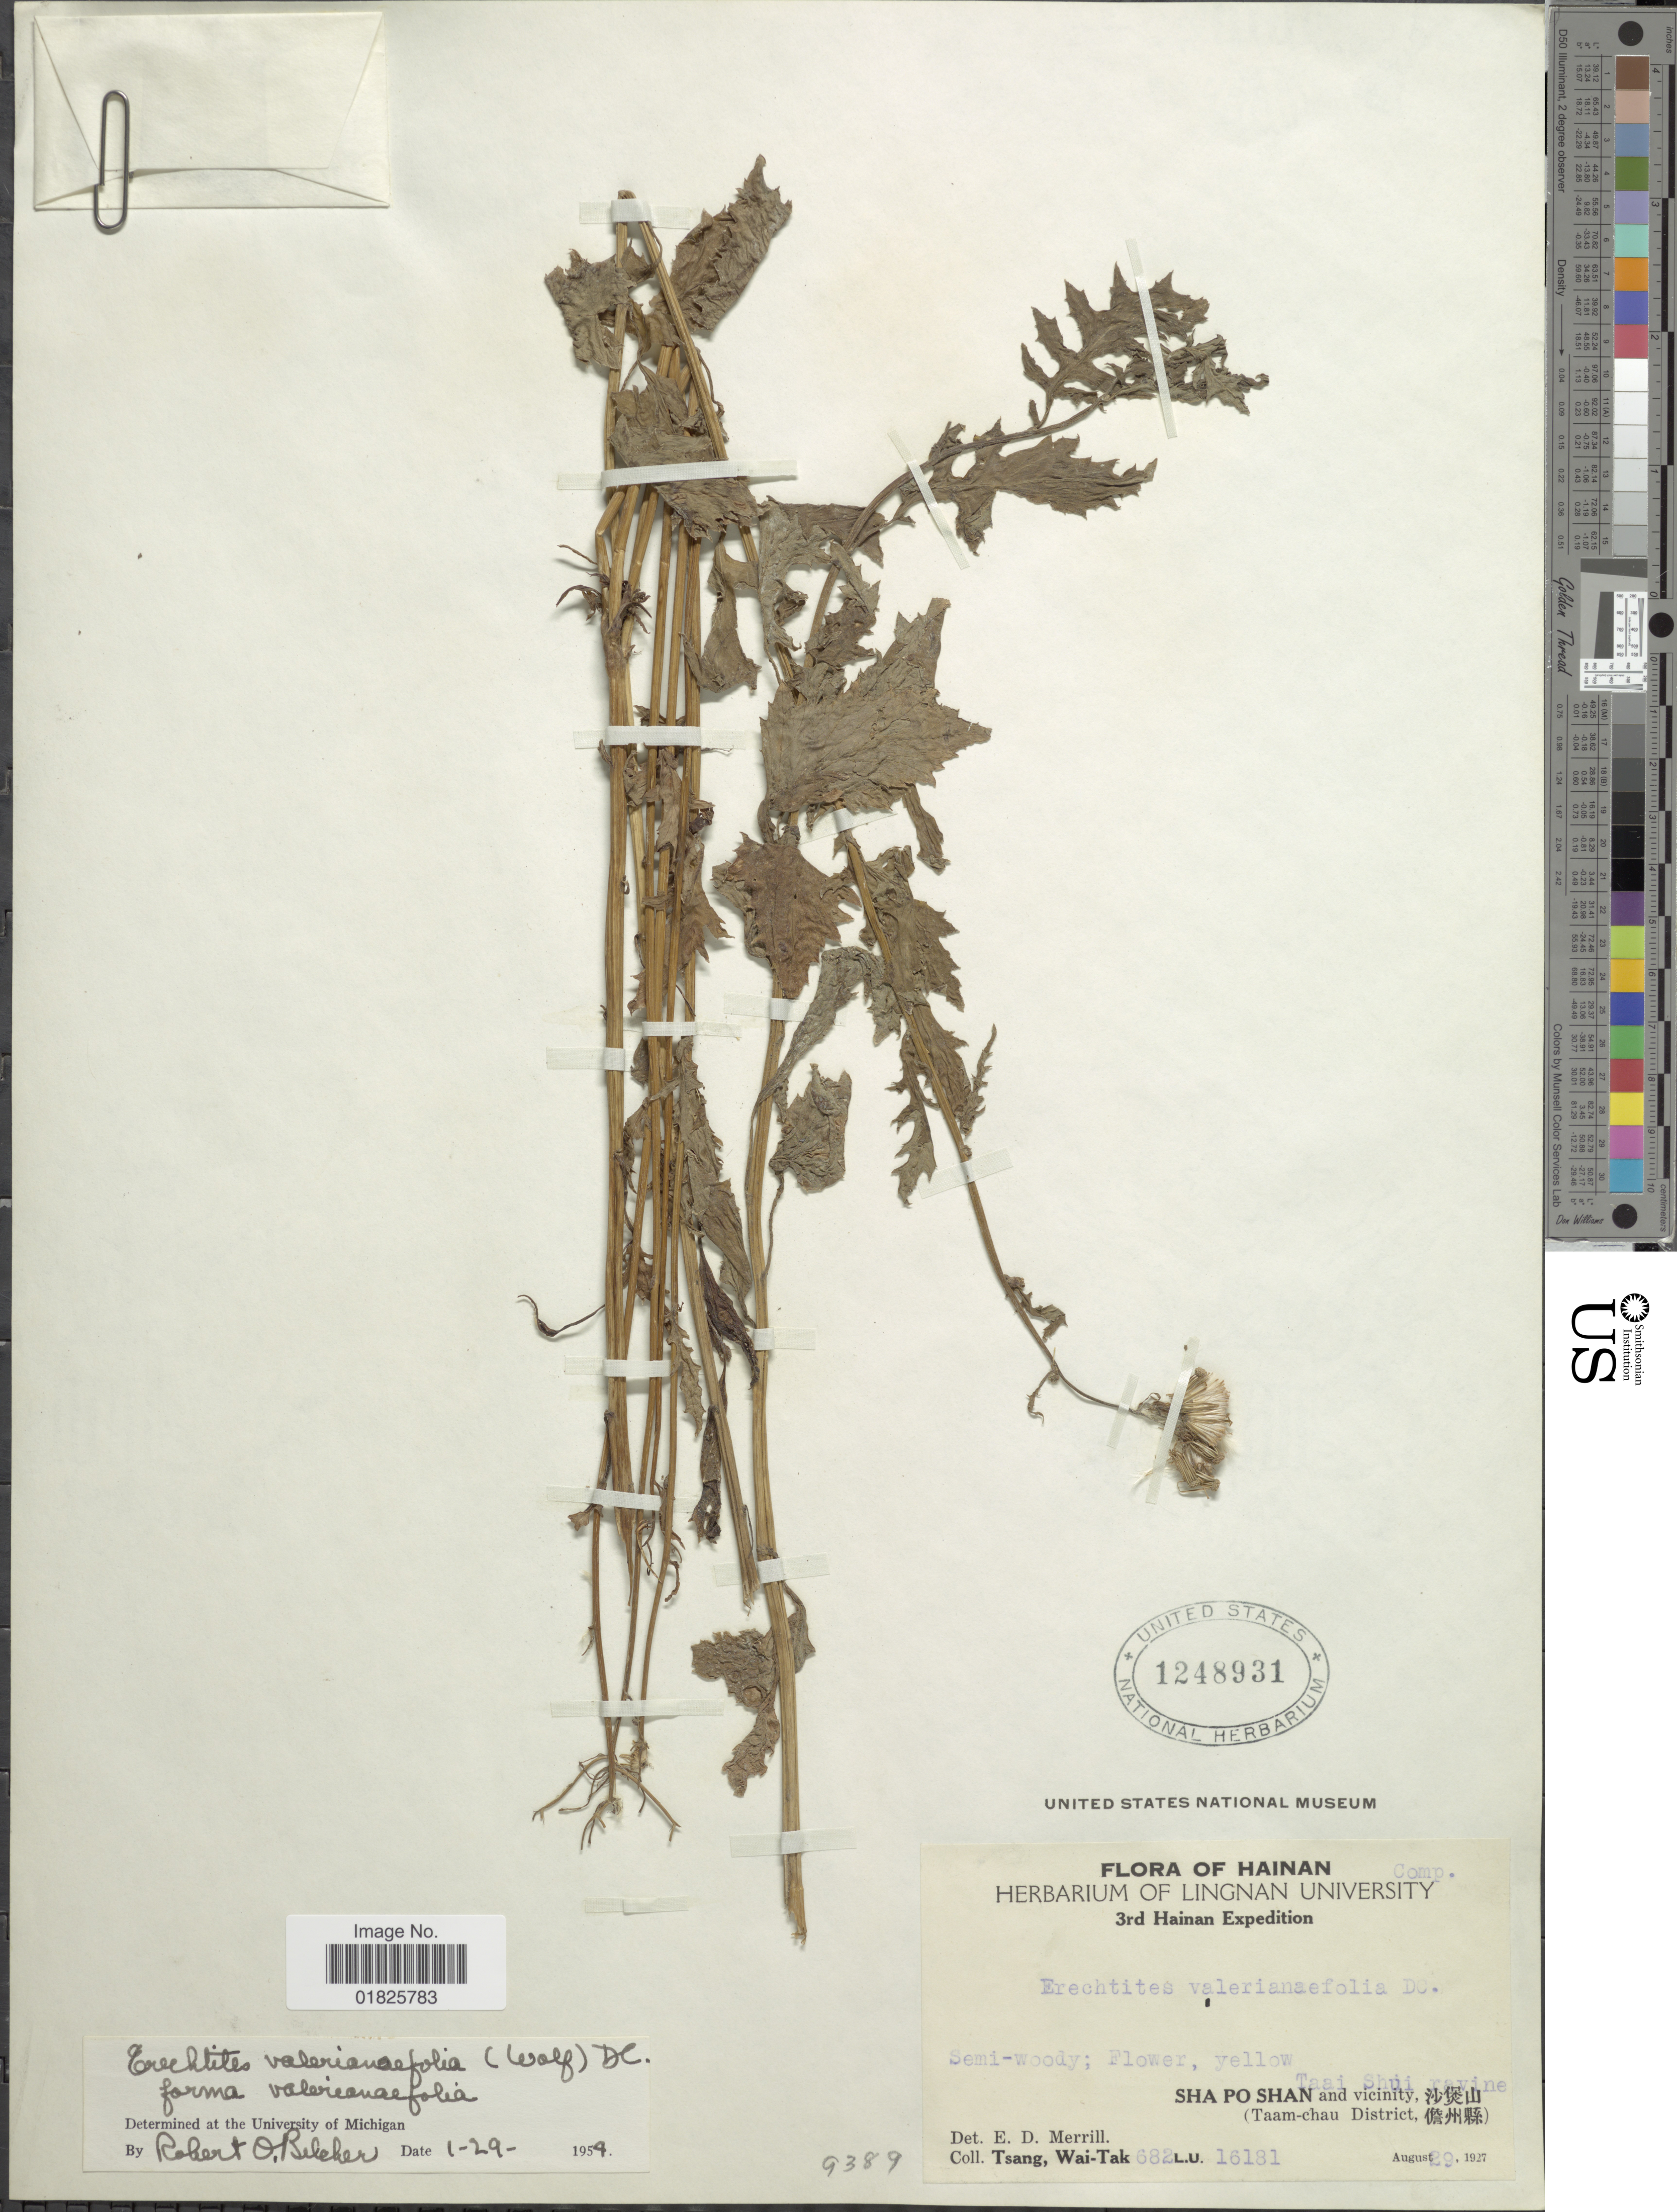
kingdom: Plantae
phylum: Tracheophyta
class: Magnoliopsida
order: Asterales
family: Asteraceae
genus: Erechtites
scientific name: Erechtites valerianifolius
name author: (Link ex Spreng.) DC.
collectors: W. T. Tsang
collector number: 682/16181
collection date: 1927-08-29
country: China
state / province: Hainan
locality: Taai Shui ravine, Sha Po Shan and vicinity, (Taam-chau District)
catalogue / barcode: US 1248931